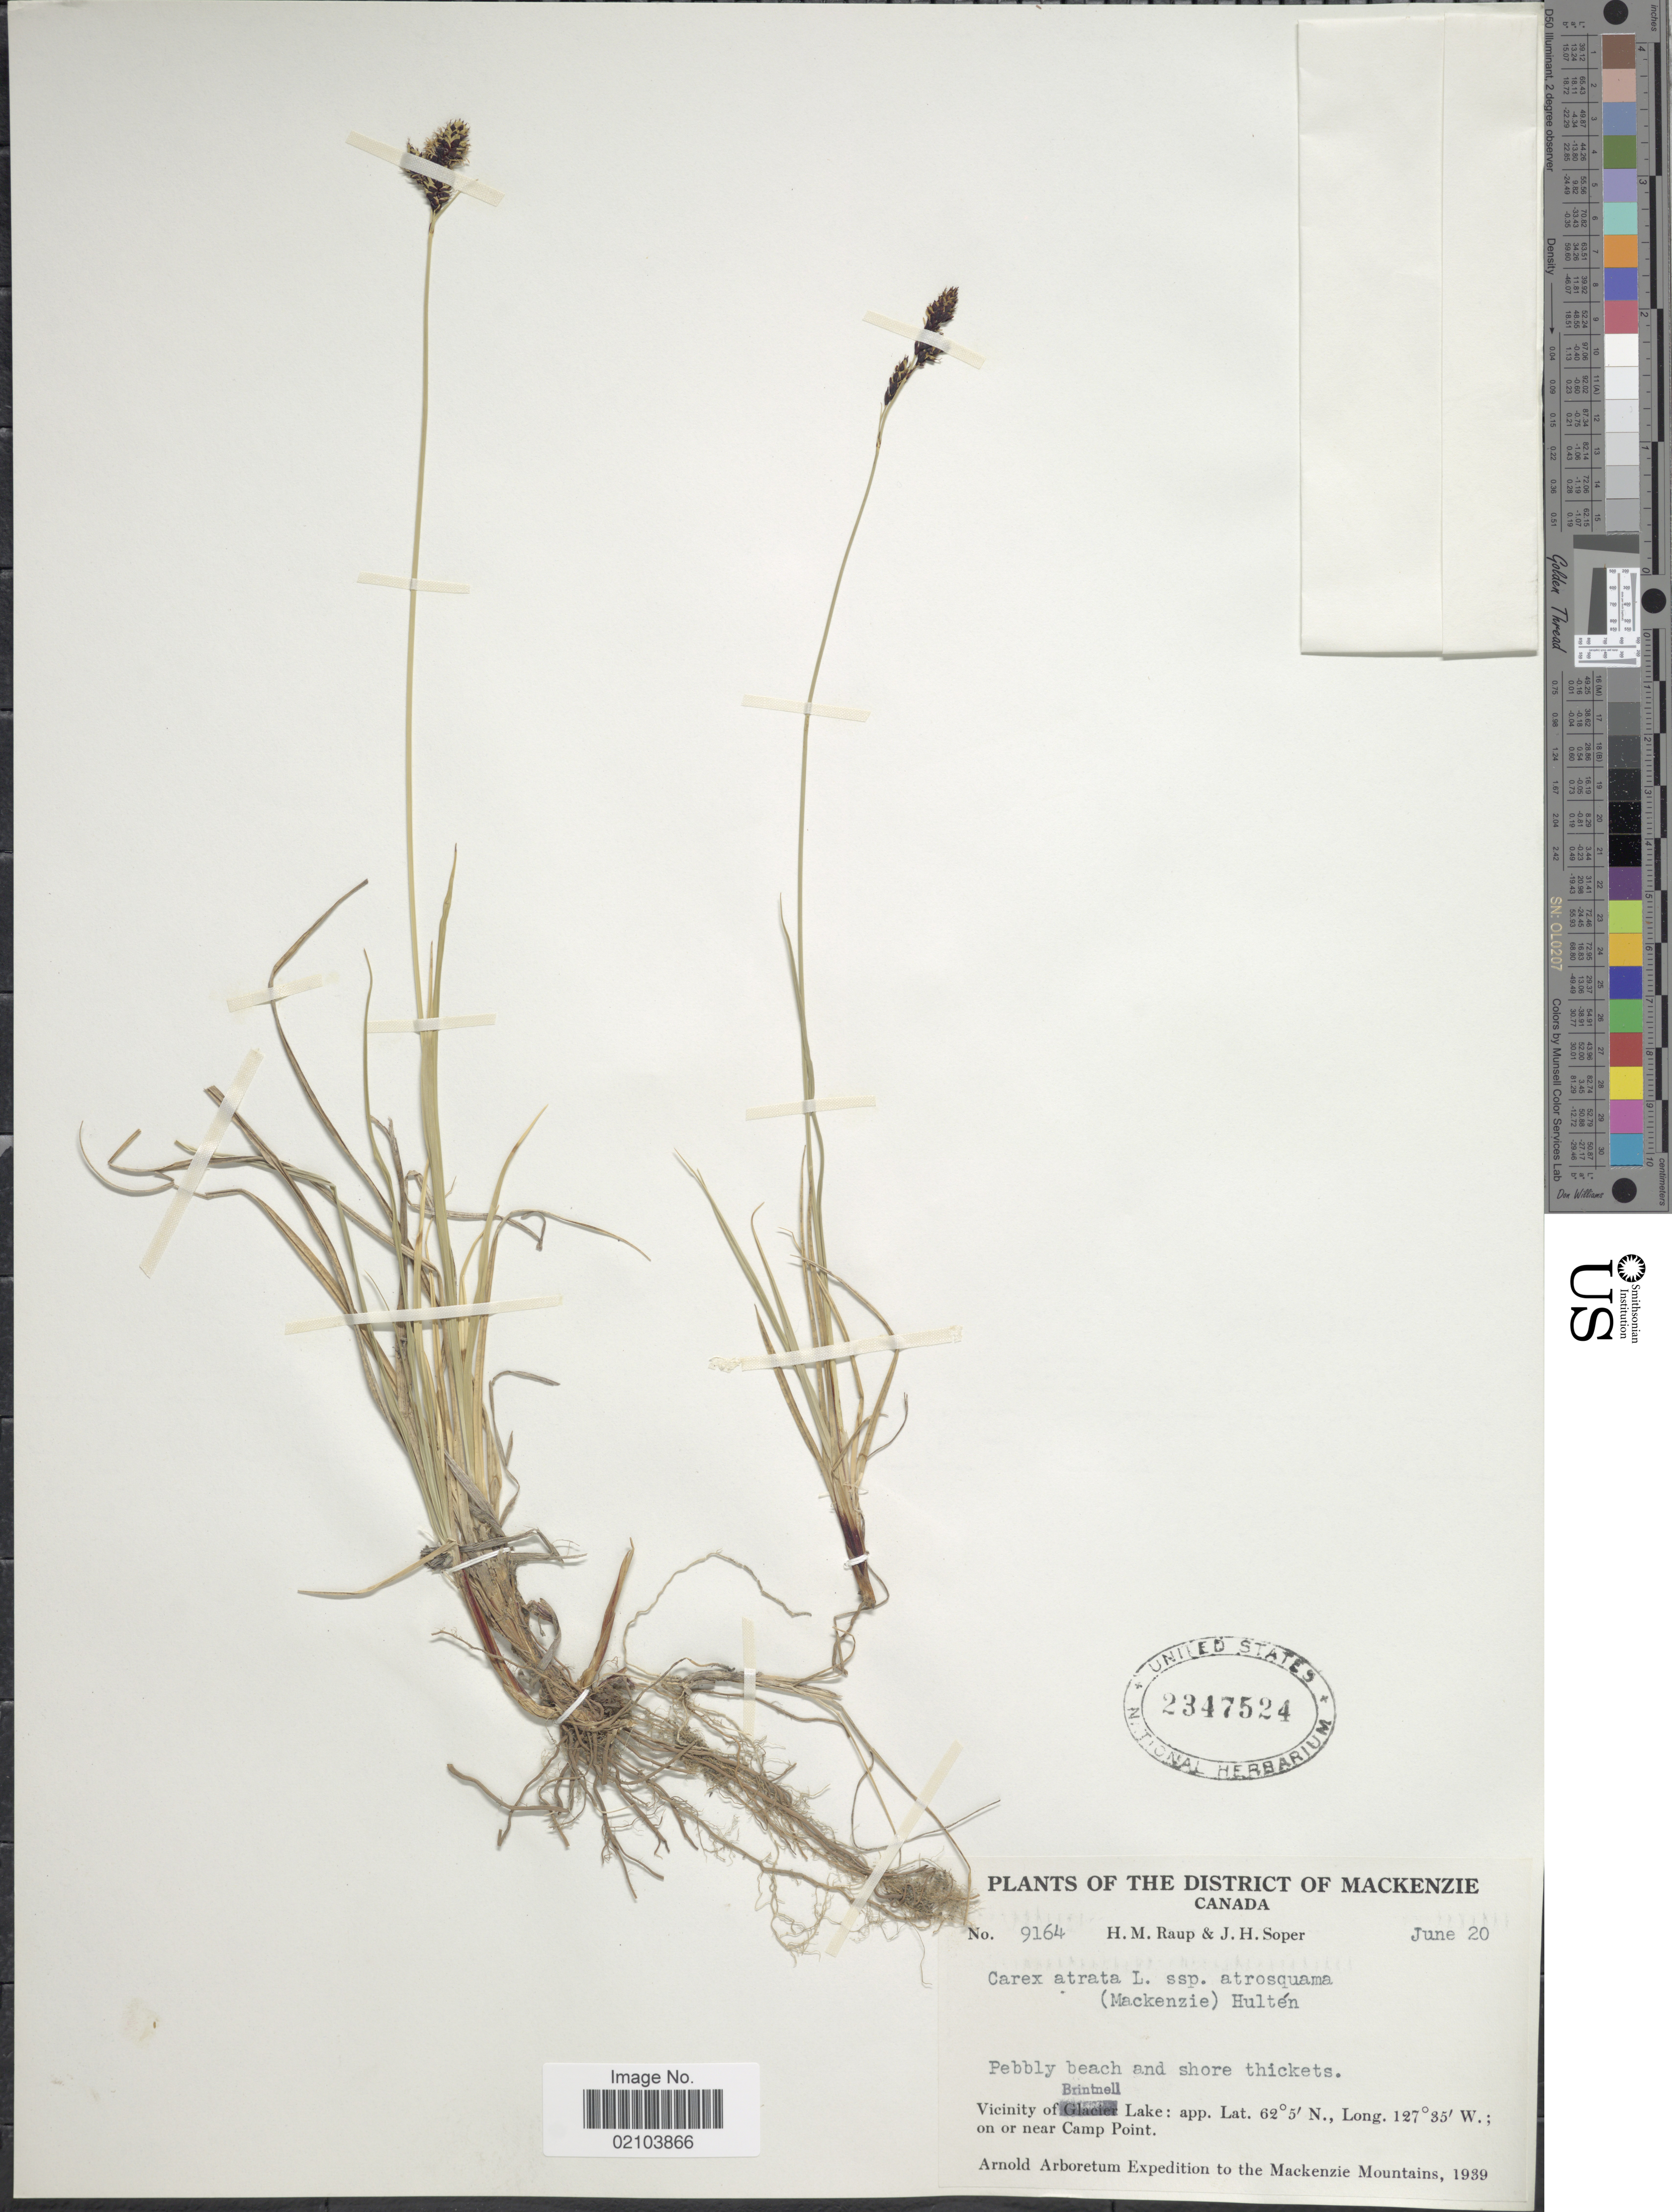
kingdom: Plantae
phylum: Tracheophyta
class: Liliopsida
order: Poales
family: Cyperaceae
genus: Carex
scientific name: Carex atrata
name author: L.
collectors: H. Raup & J. H. Soper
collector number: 9164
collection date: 1939-06-20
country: Canada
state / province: British Columbia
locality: District of MacKenzie. Vicinity of Brintnell Lake; on or near Camp Point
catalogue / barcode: US 2347524